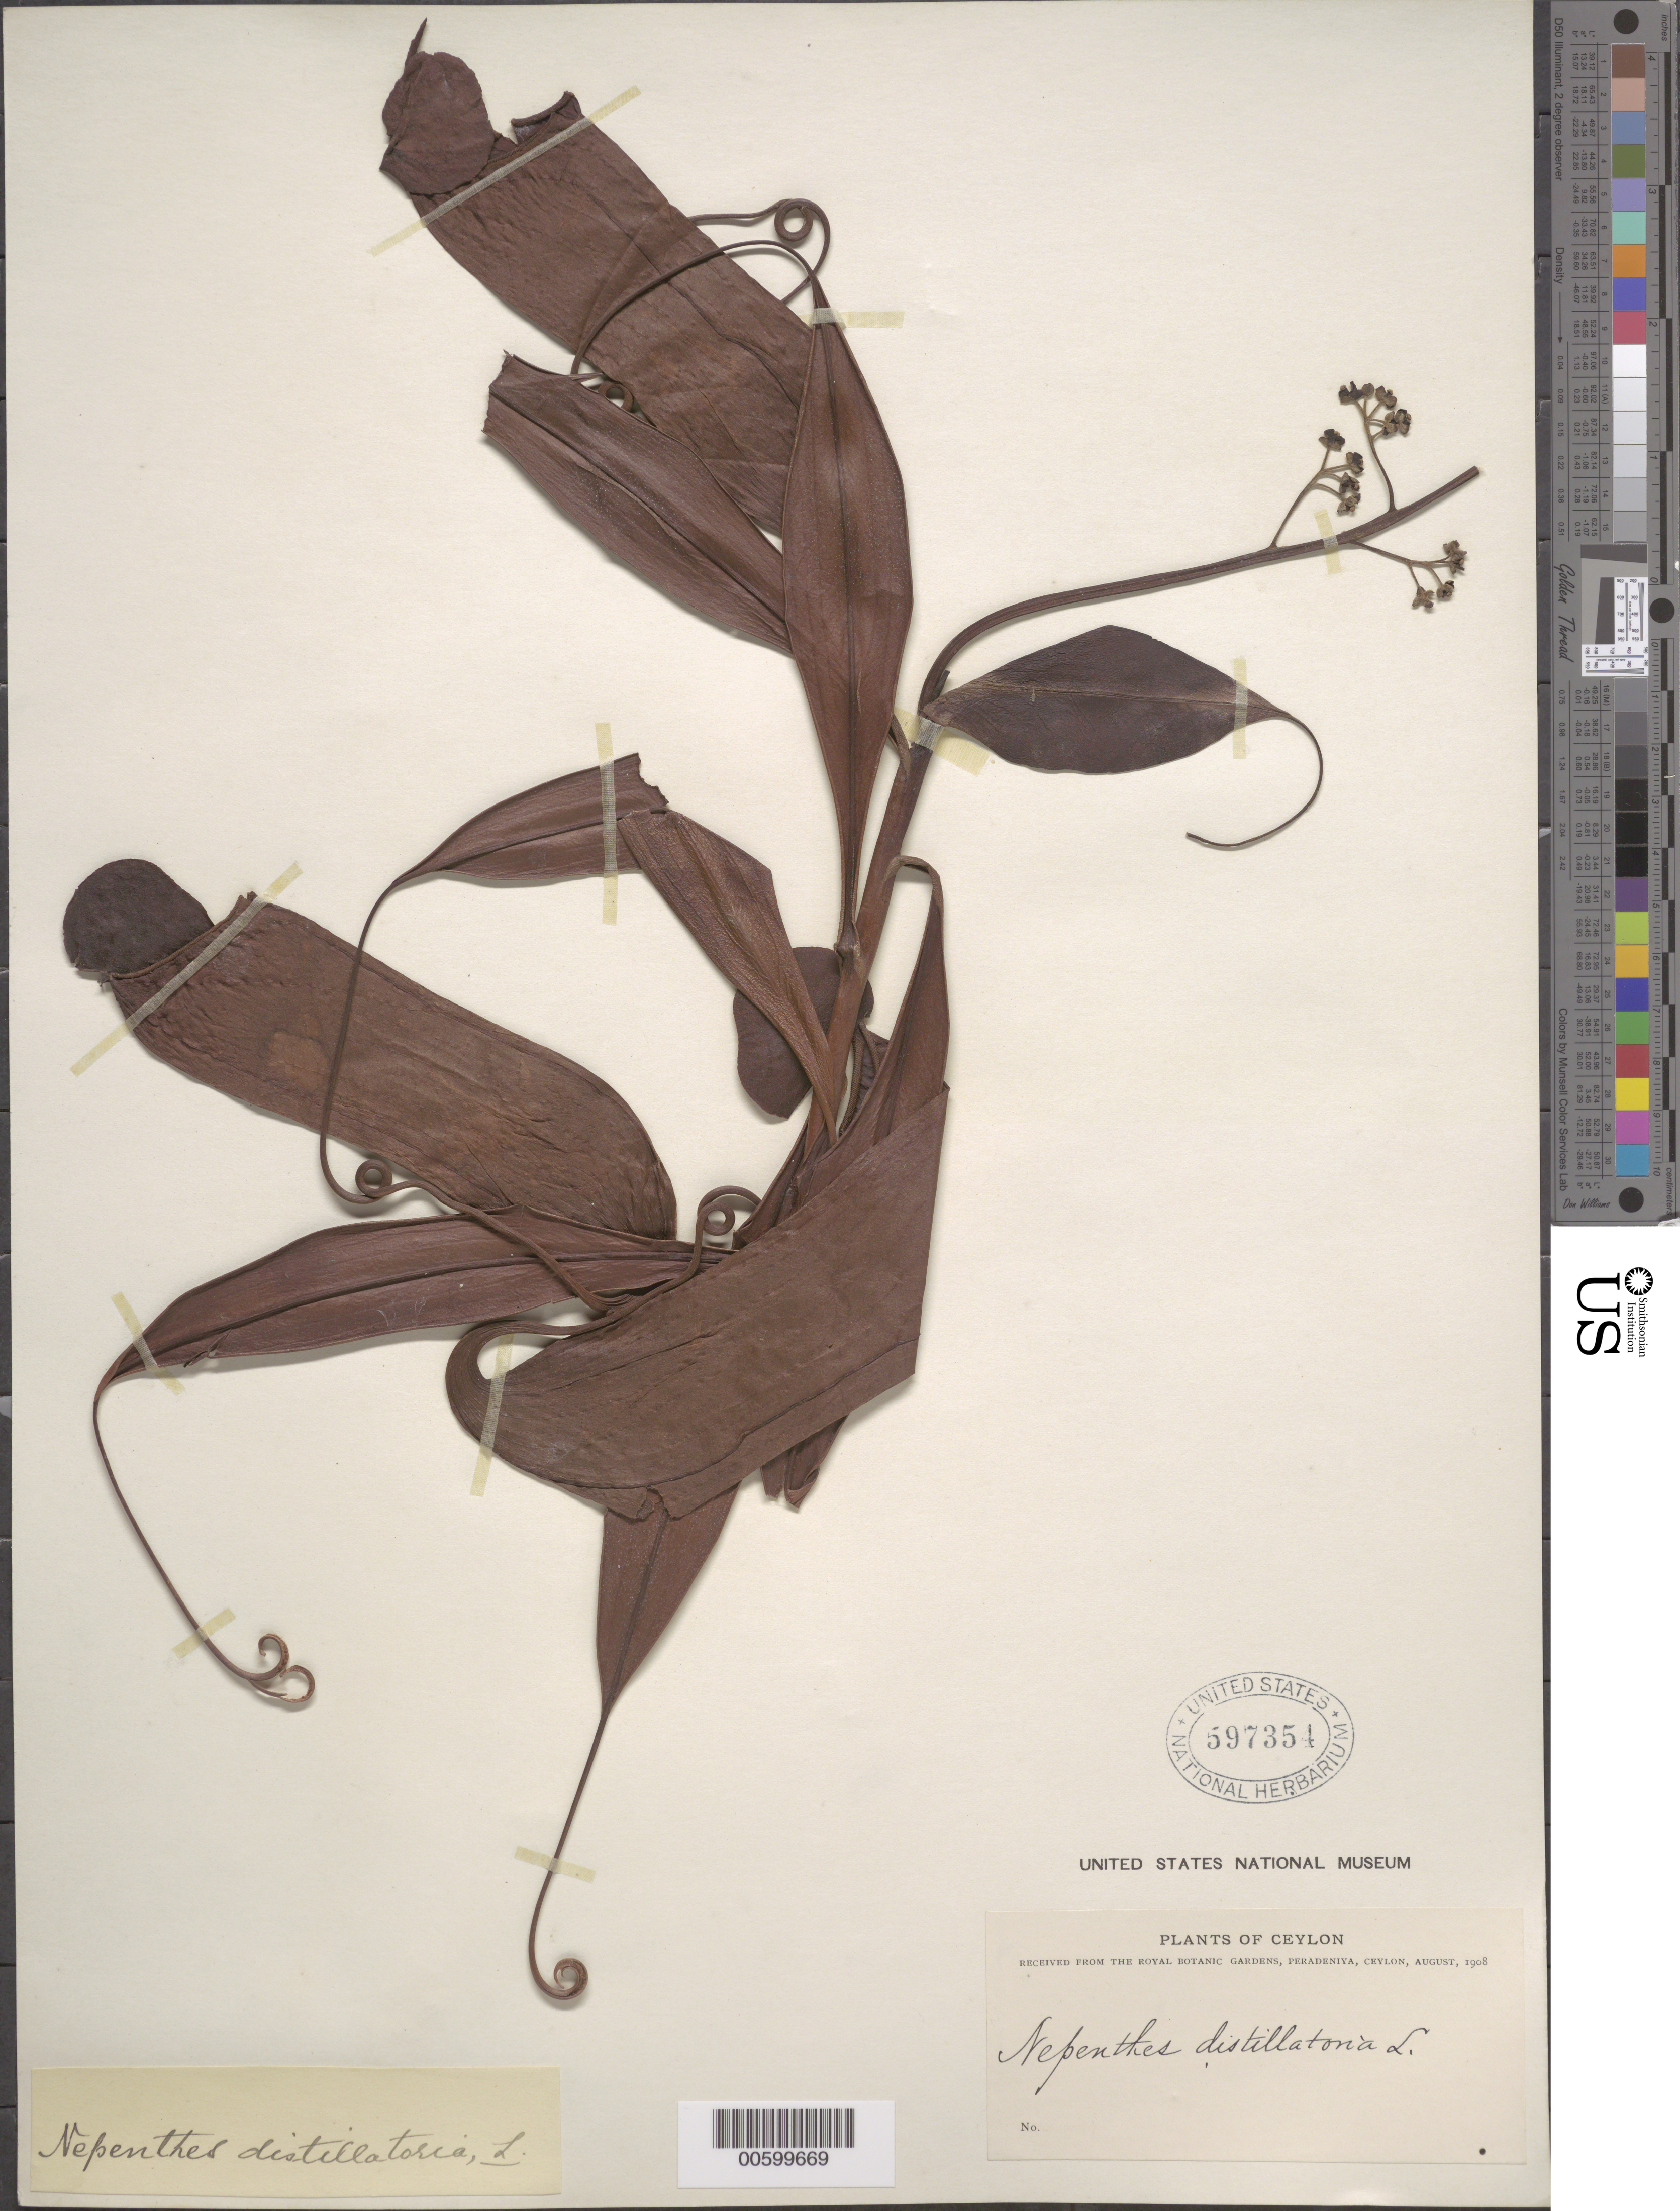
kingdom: Plantae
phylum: Tracheophyta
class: Magnoliopsida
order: Caryophyllales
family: Nepenthaceae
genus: Nepenthes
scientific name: Nepenthes distillatoria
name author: L.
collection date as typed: Aug 1908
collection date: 1908-08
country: Sri Lanka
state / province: Central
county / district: Kandy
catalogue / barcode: US 597354